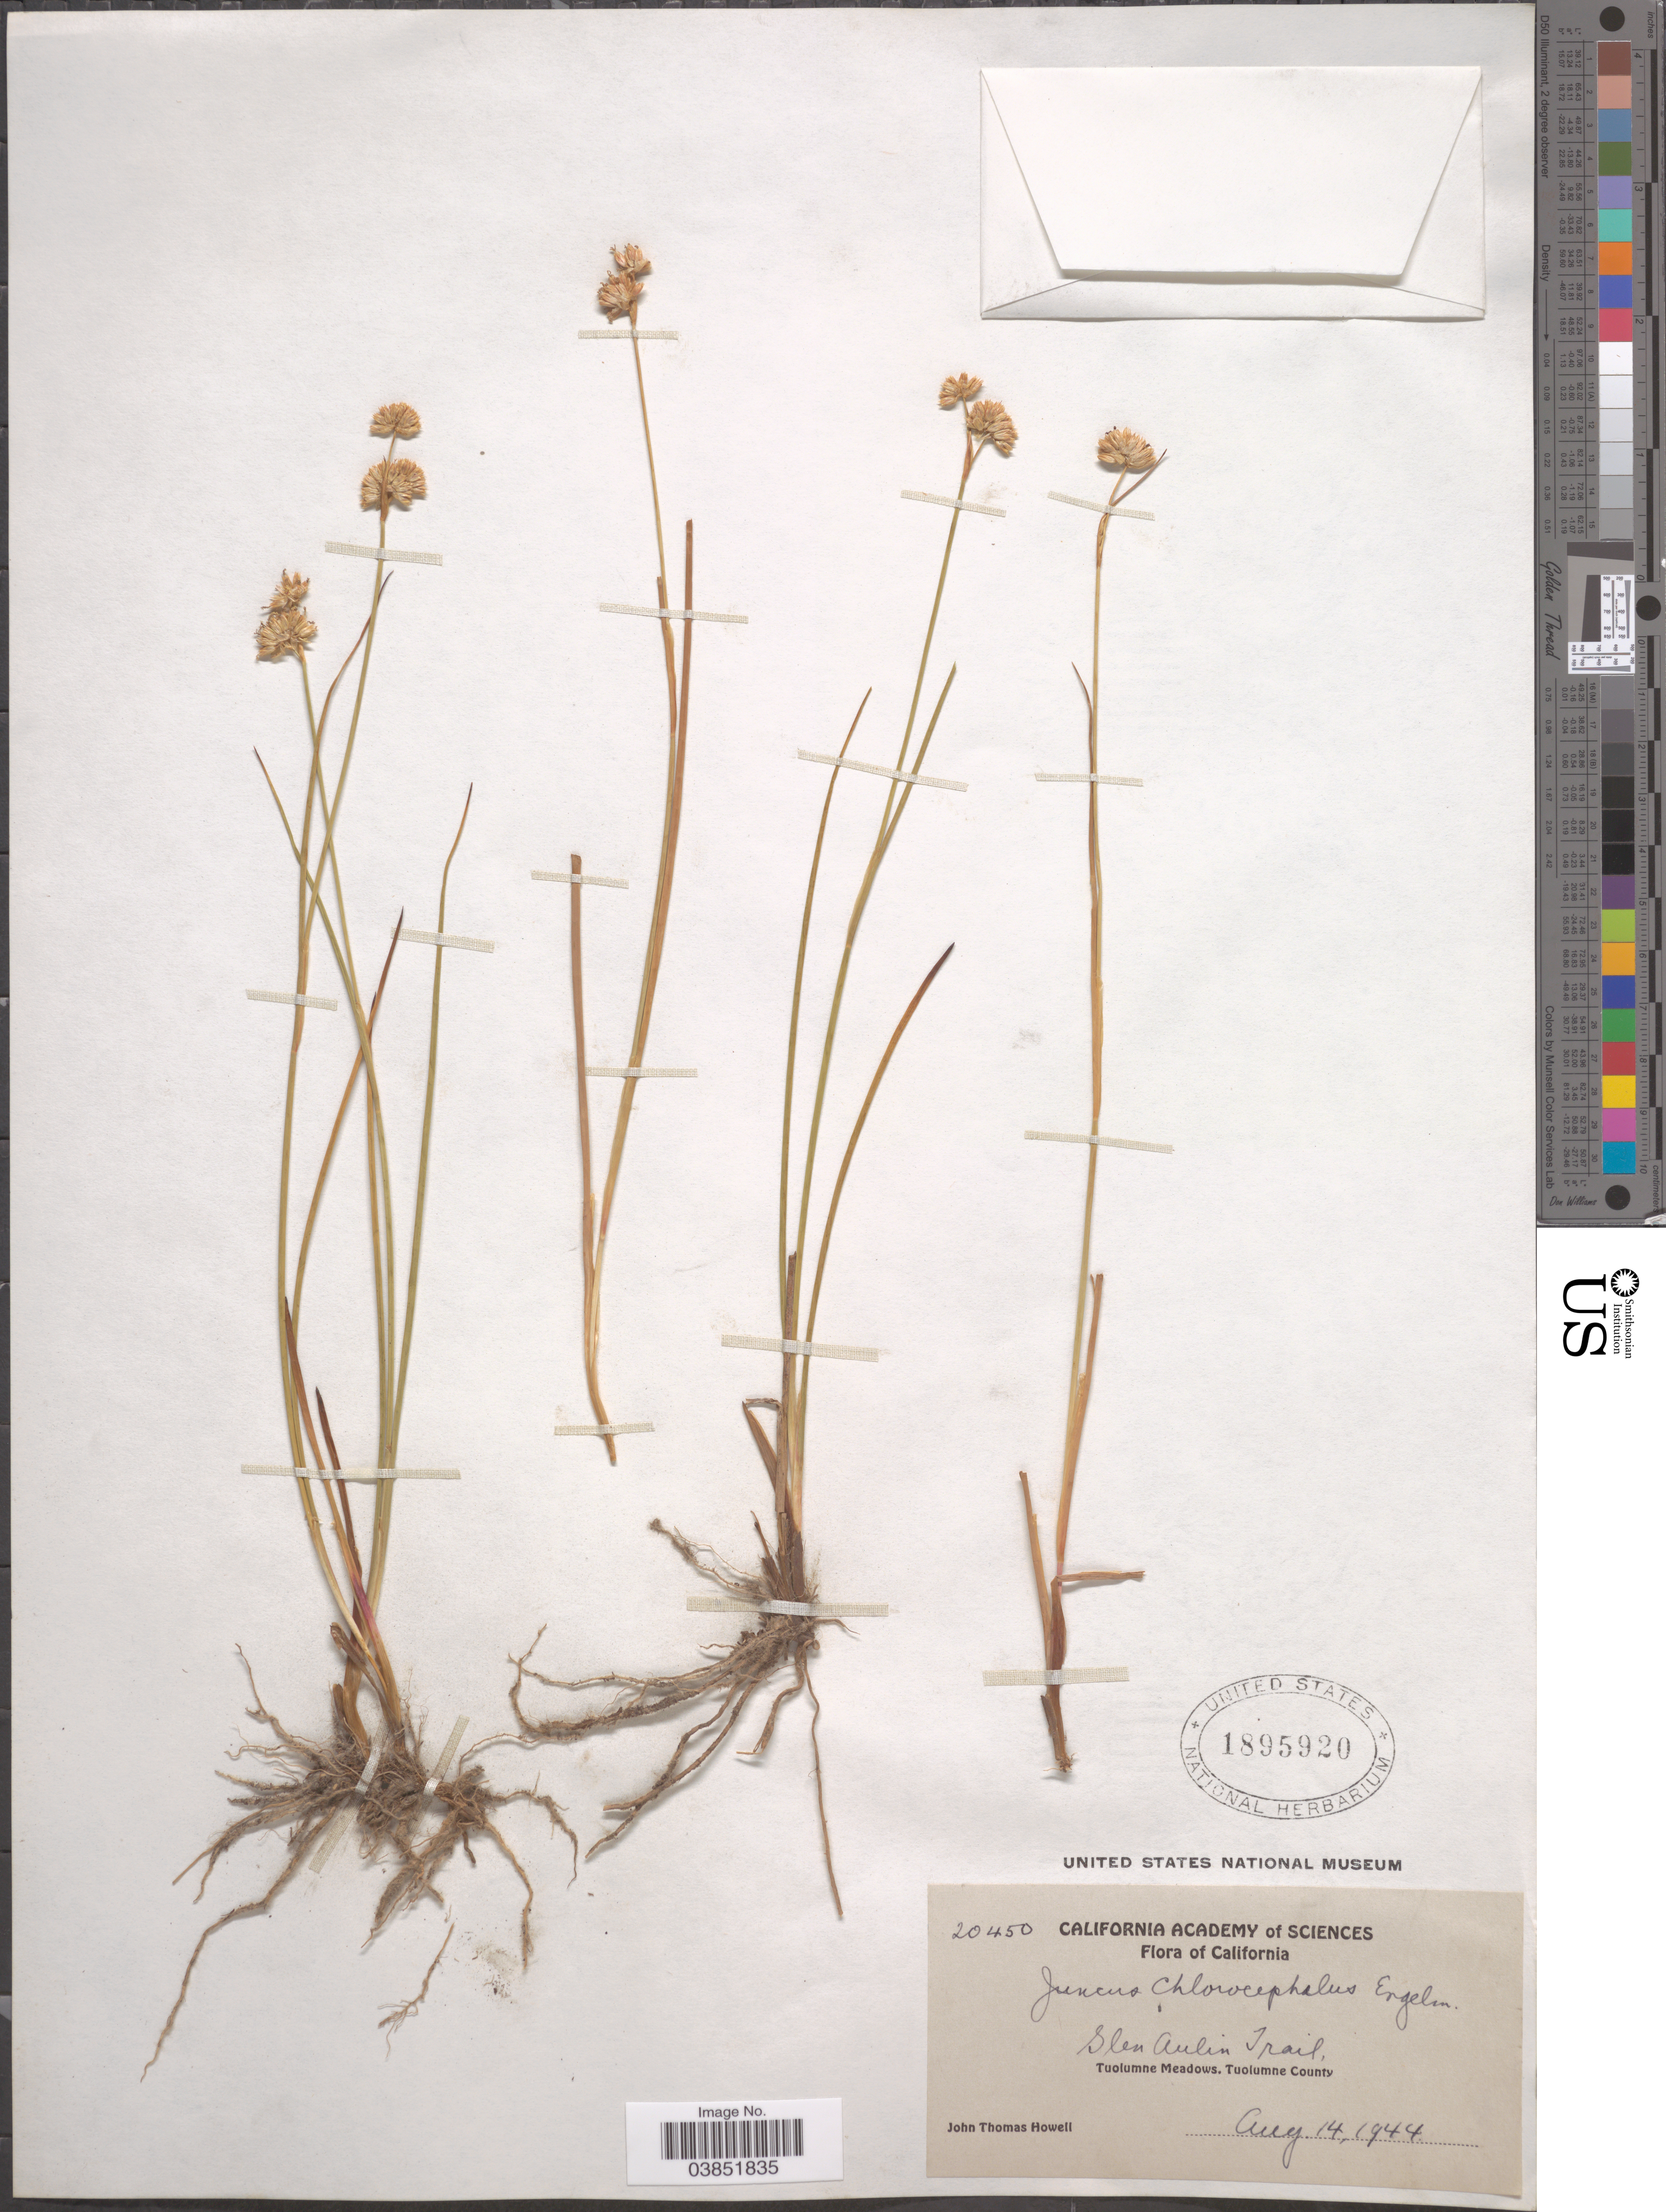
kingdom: Plantae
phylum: Tracheophyta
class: Liliopsida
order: Poales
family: Juncaceae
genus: Juncus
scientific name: Juncus chlorocephalus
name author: Engelm.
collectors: J. T. Howell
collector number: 20450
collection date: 1944-08-14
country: United States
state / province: California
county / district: Tuolumne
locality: Glen Aulin Trail. Tuolumne Meadows. Tuolumne County.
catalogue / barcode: US 1895920